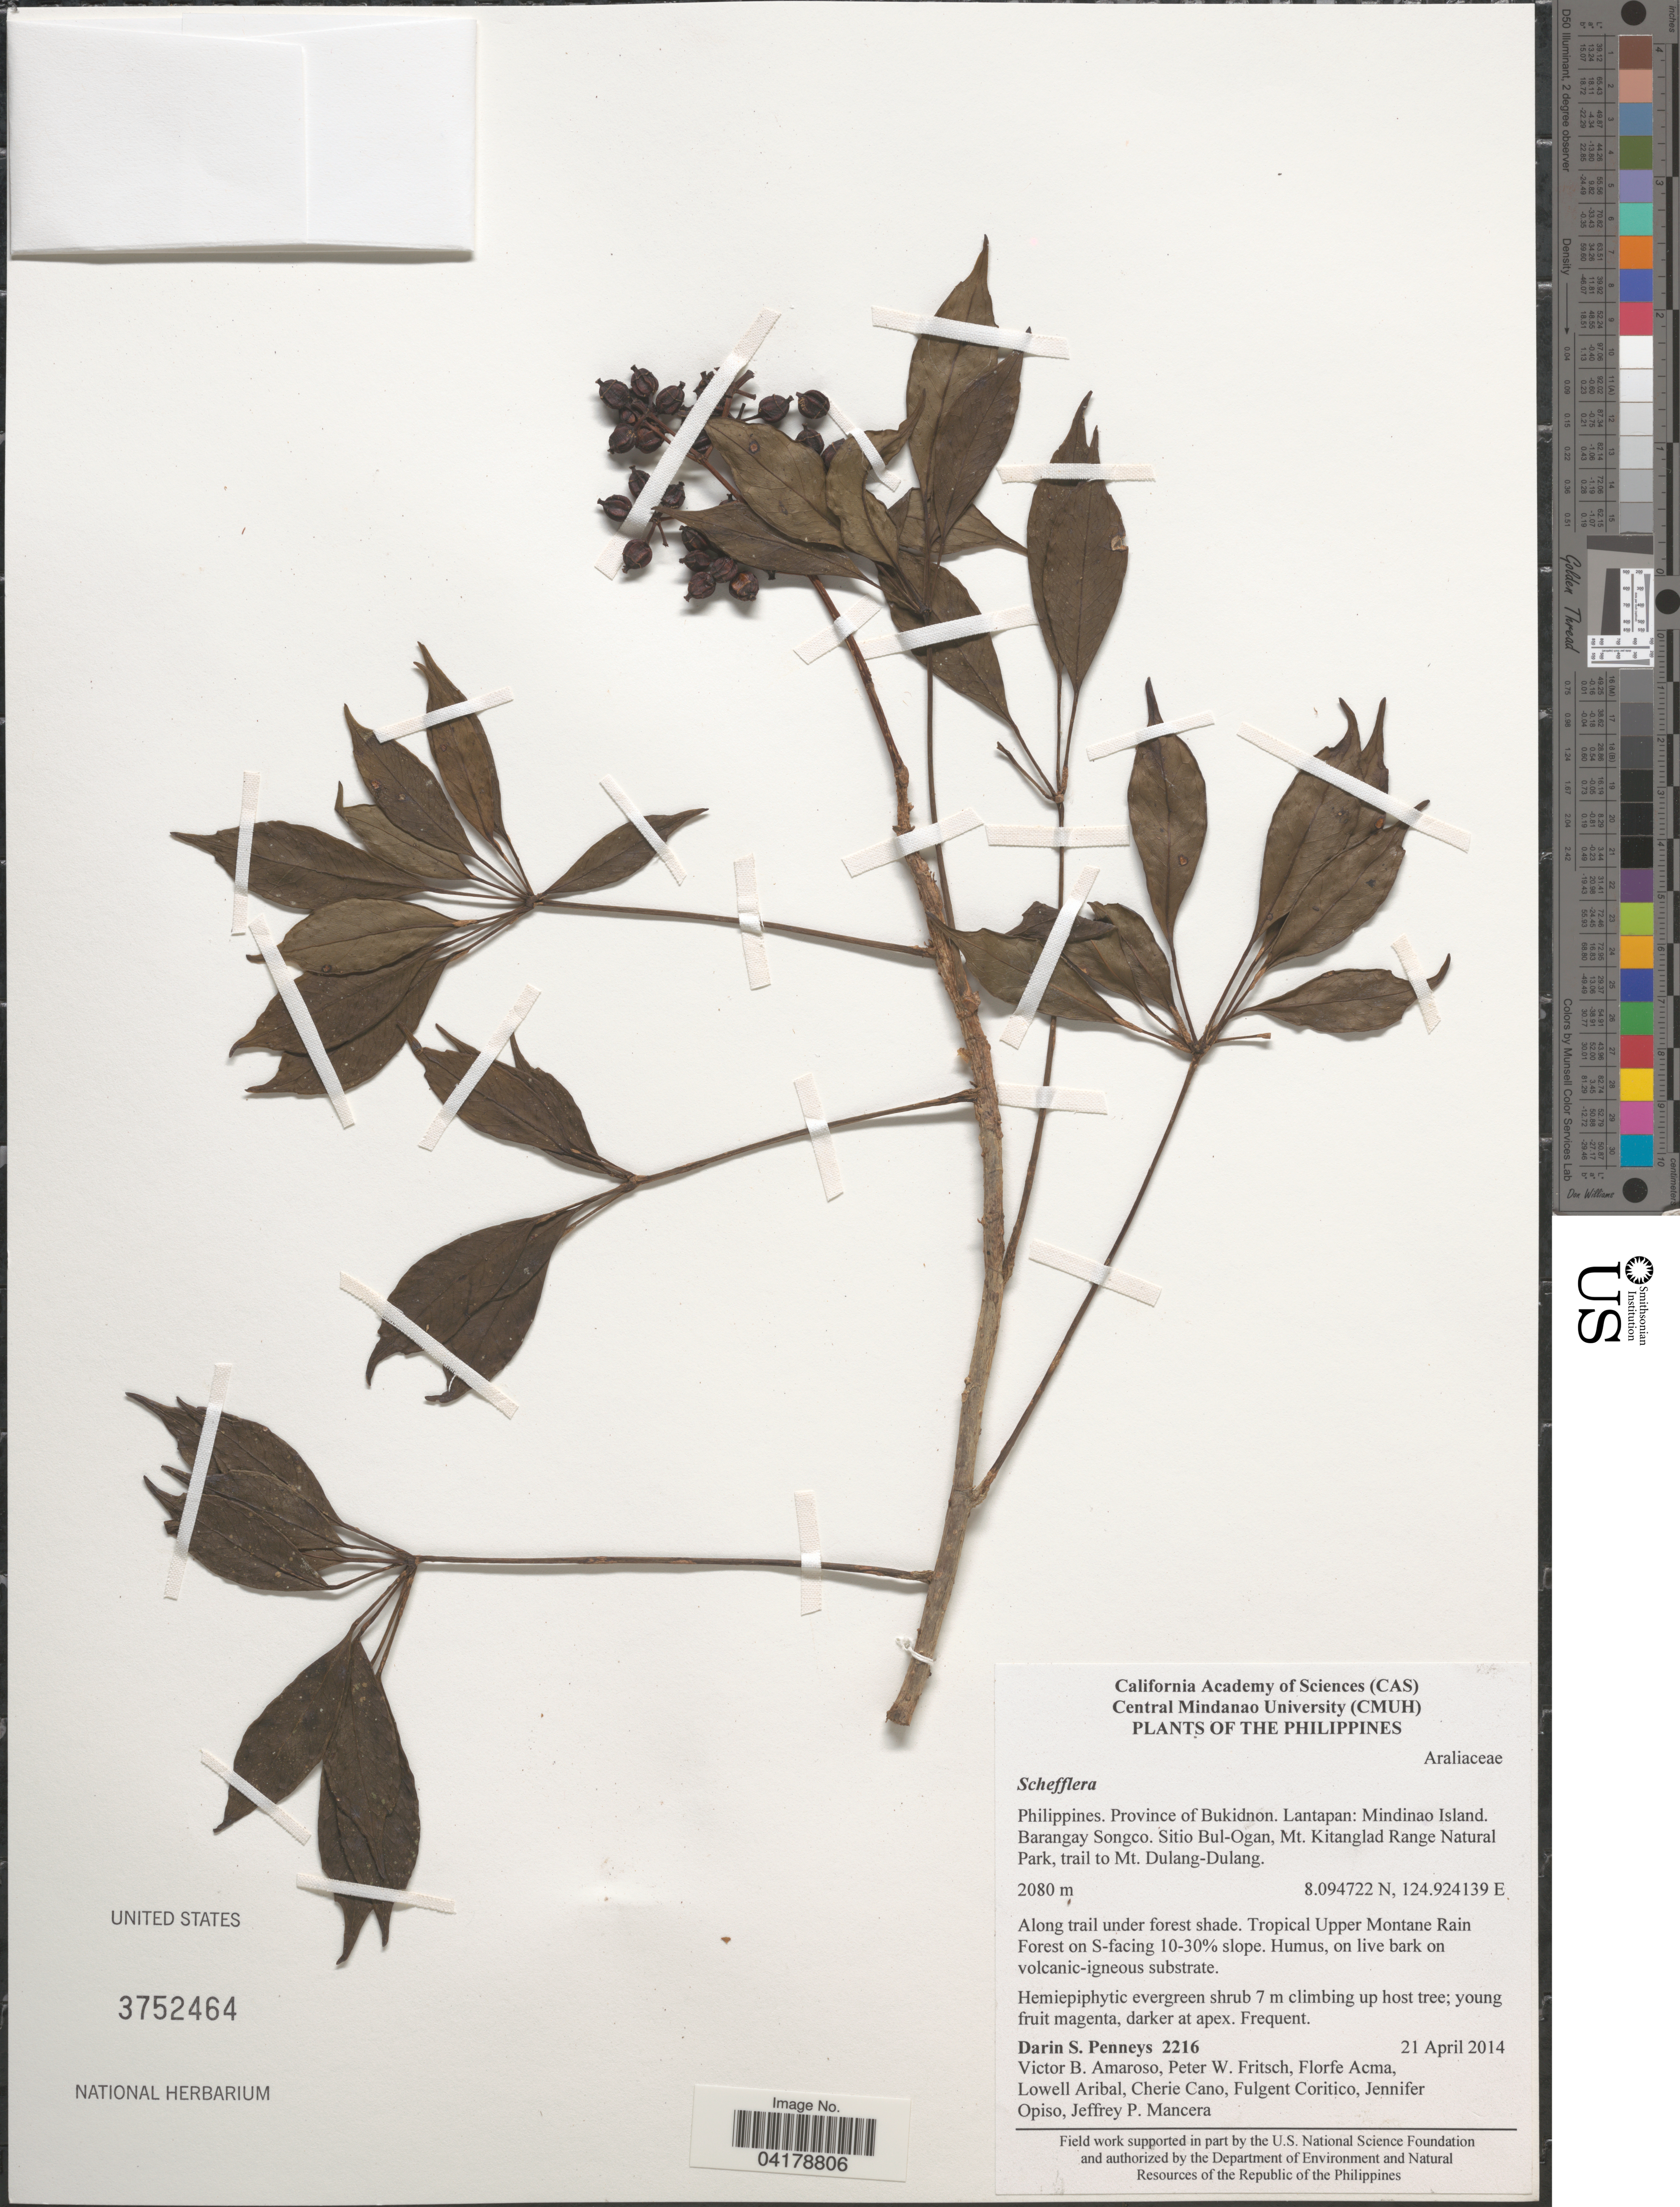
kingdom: Plantae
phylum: Tracheophyta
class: Magnoliopsida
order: Apiales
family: Araliaceae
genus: Schefflera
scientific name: Schefflera sp.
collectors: D. S. Penneys, V. Amoroso, P. W. Fritsch, F. Acma & et al.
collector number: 2216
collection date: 2014-04-21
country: Philippines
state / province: Northern Mindanao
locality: Province of Bukidnon. Lantapan: Mindanao Island. Barangay Songco. Sitio Bul-Ogan, Mt. Kitanglad Range Natural Park, trail to Mt. Dulang-Dulang. Along trail under forest shade. Tropical Upper Montane Rain Forest on S-facing 10-30% slope.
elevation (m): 2080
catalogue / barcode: US 3752464